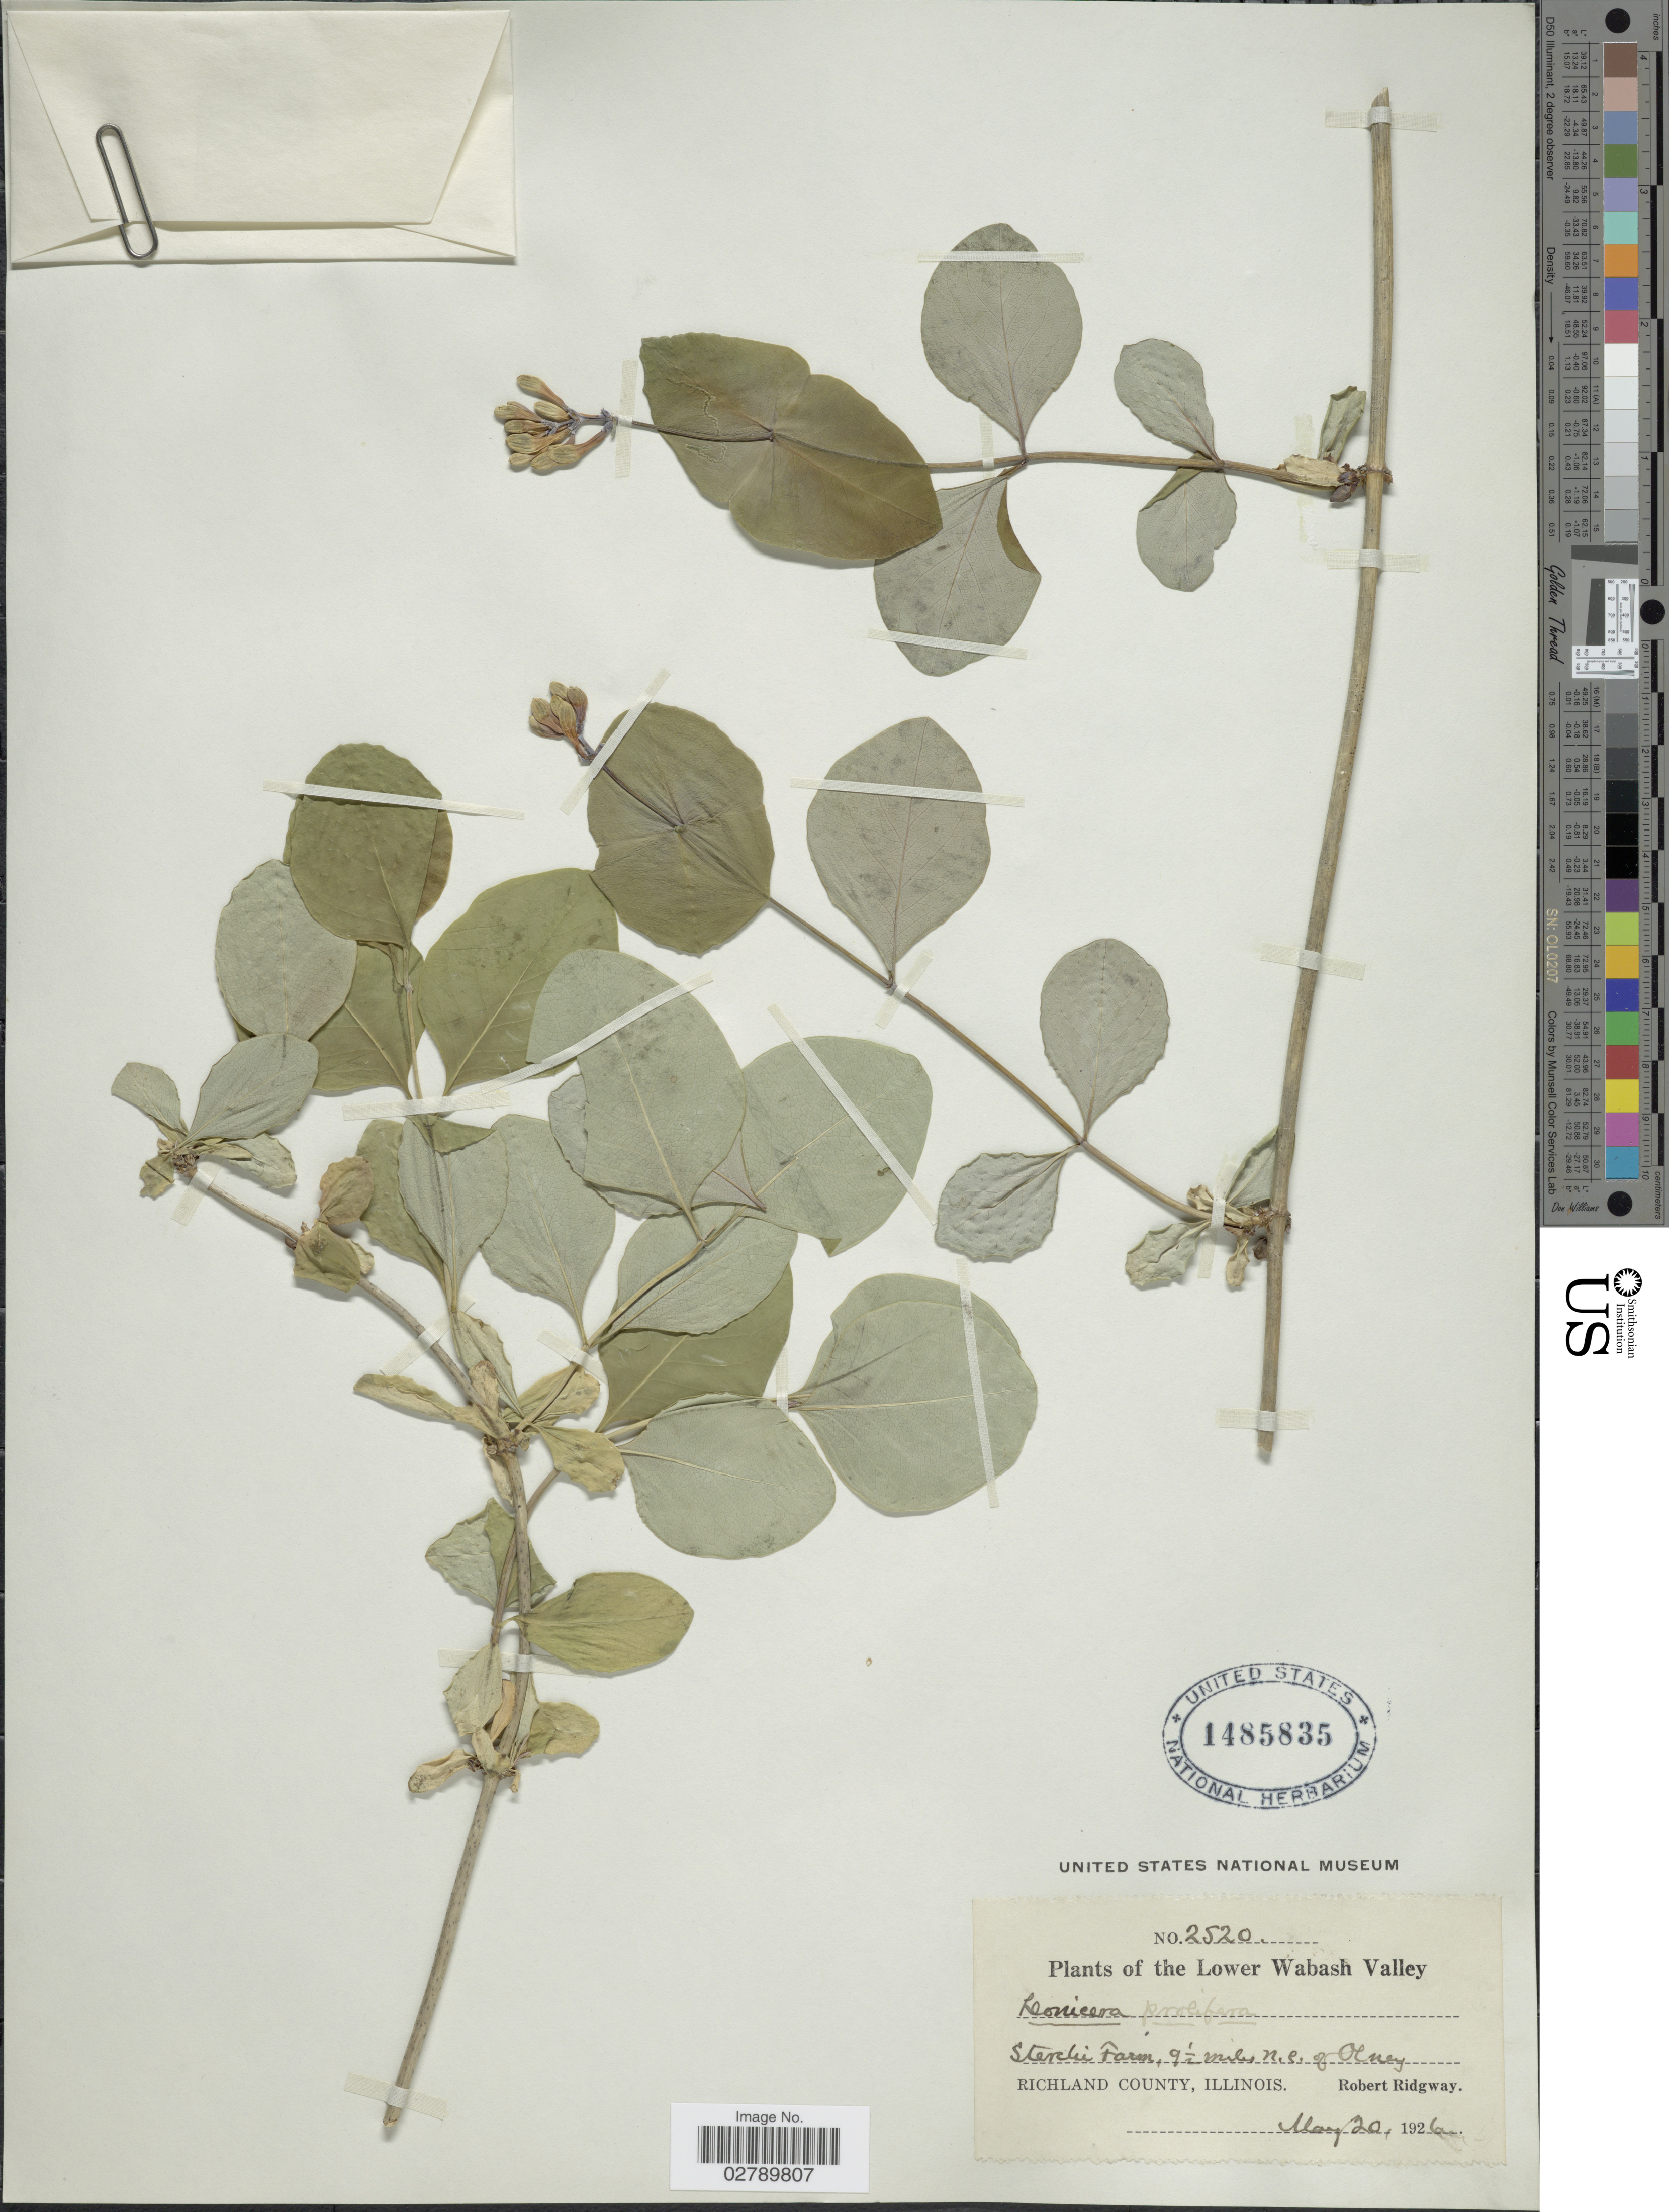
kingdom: Plantae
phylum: Tracheophyta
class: Magnoliopsida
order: Dipsacales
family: Caprifoliaceae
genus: Lonicera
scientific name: Lonicera prolifera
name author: (O. Kirchner) Booth ex Rehder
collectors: R. Ridgway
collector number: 2520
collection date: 1926-05-20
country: United States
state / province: Illinois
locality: Lower Wabash Valley. Sterchi Farm, 9½ miles n.e. of Olney. Richland County.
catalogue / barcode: US 1485835